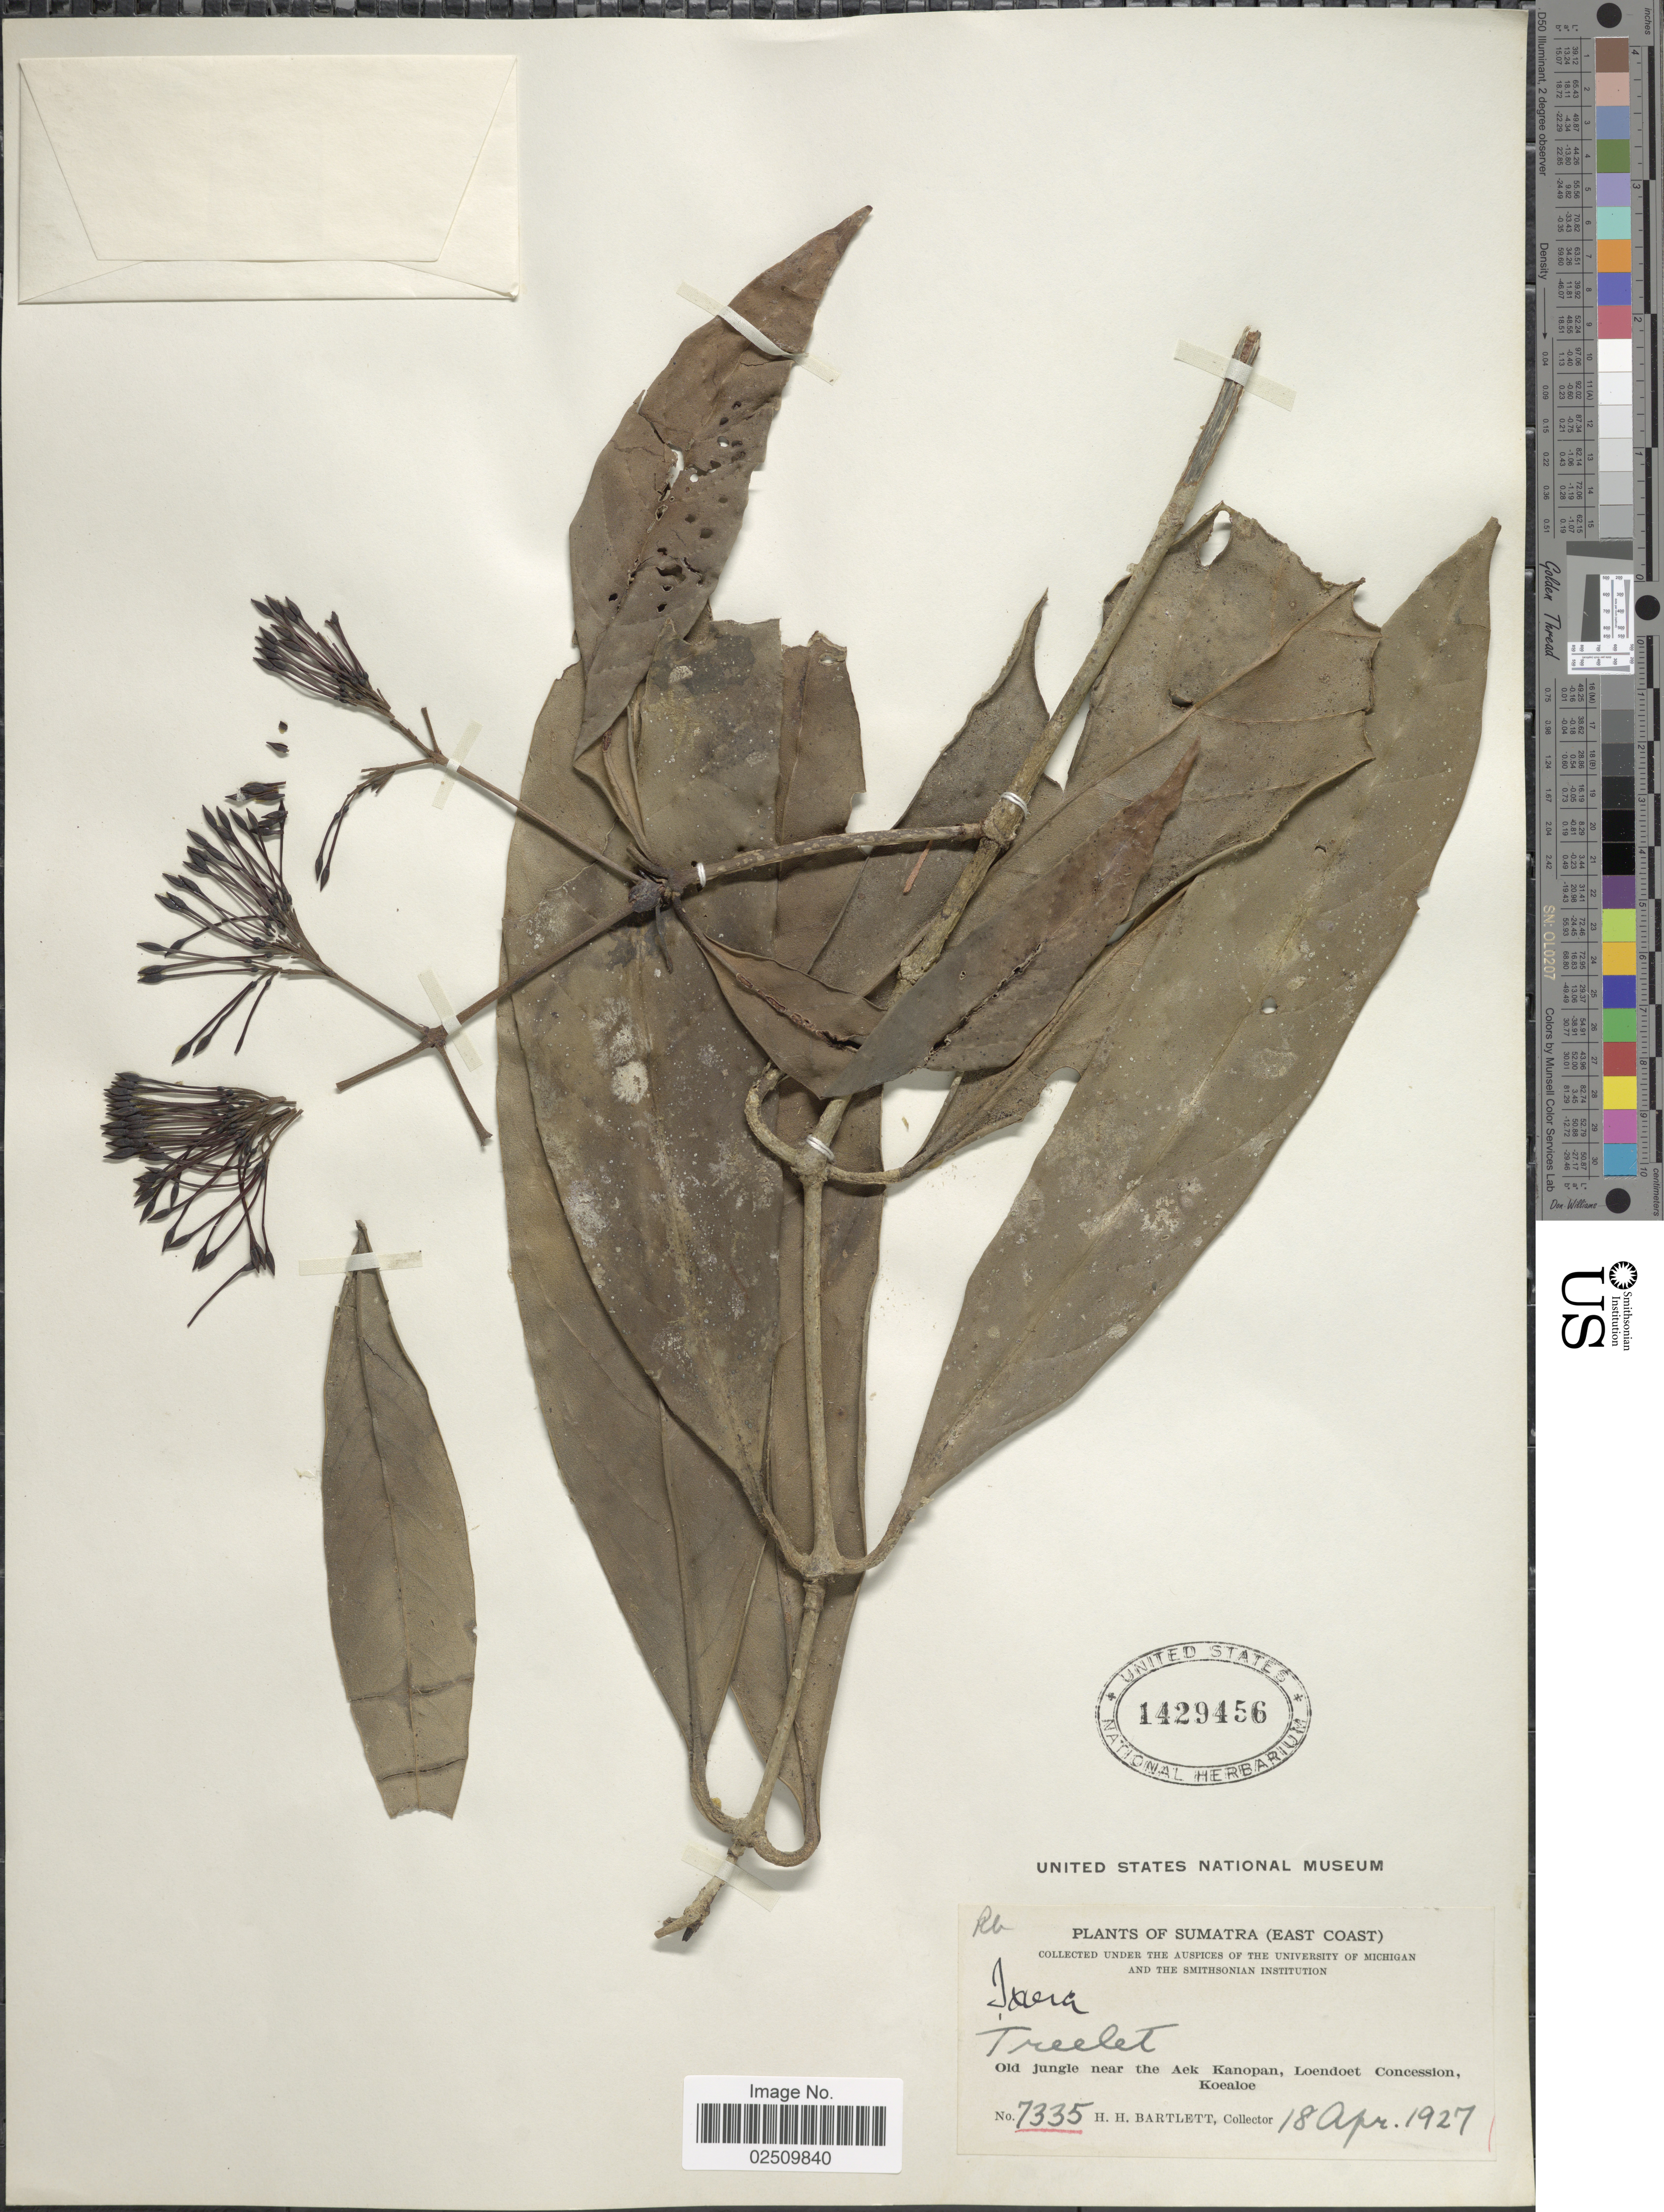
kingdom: Plantae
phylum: Tracheophyta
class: Magnoliopsida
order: Gentianales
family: Rubiaceae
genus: Ixora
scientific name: Ixora sp.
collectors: H. H. Bartlett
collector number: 7335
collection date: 1927-04-18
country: Indonesia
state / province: Sumatra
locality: East Coast. Old jungle near the Aek Kanopan, Loendoet Concession, Koealoe.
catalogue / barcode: US 1429456